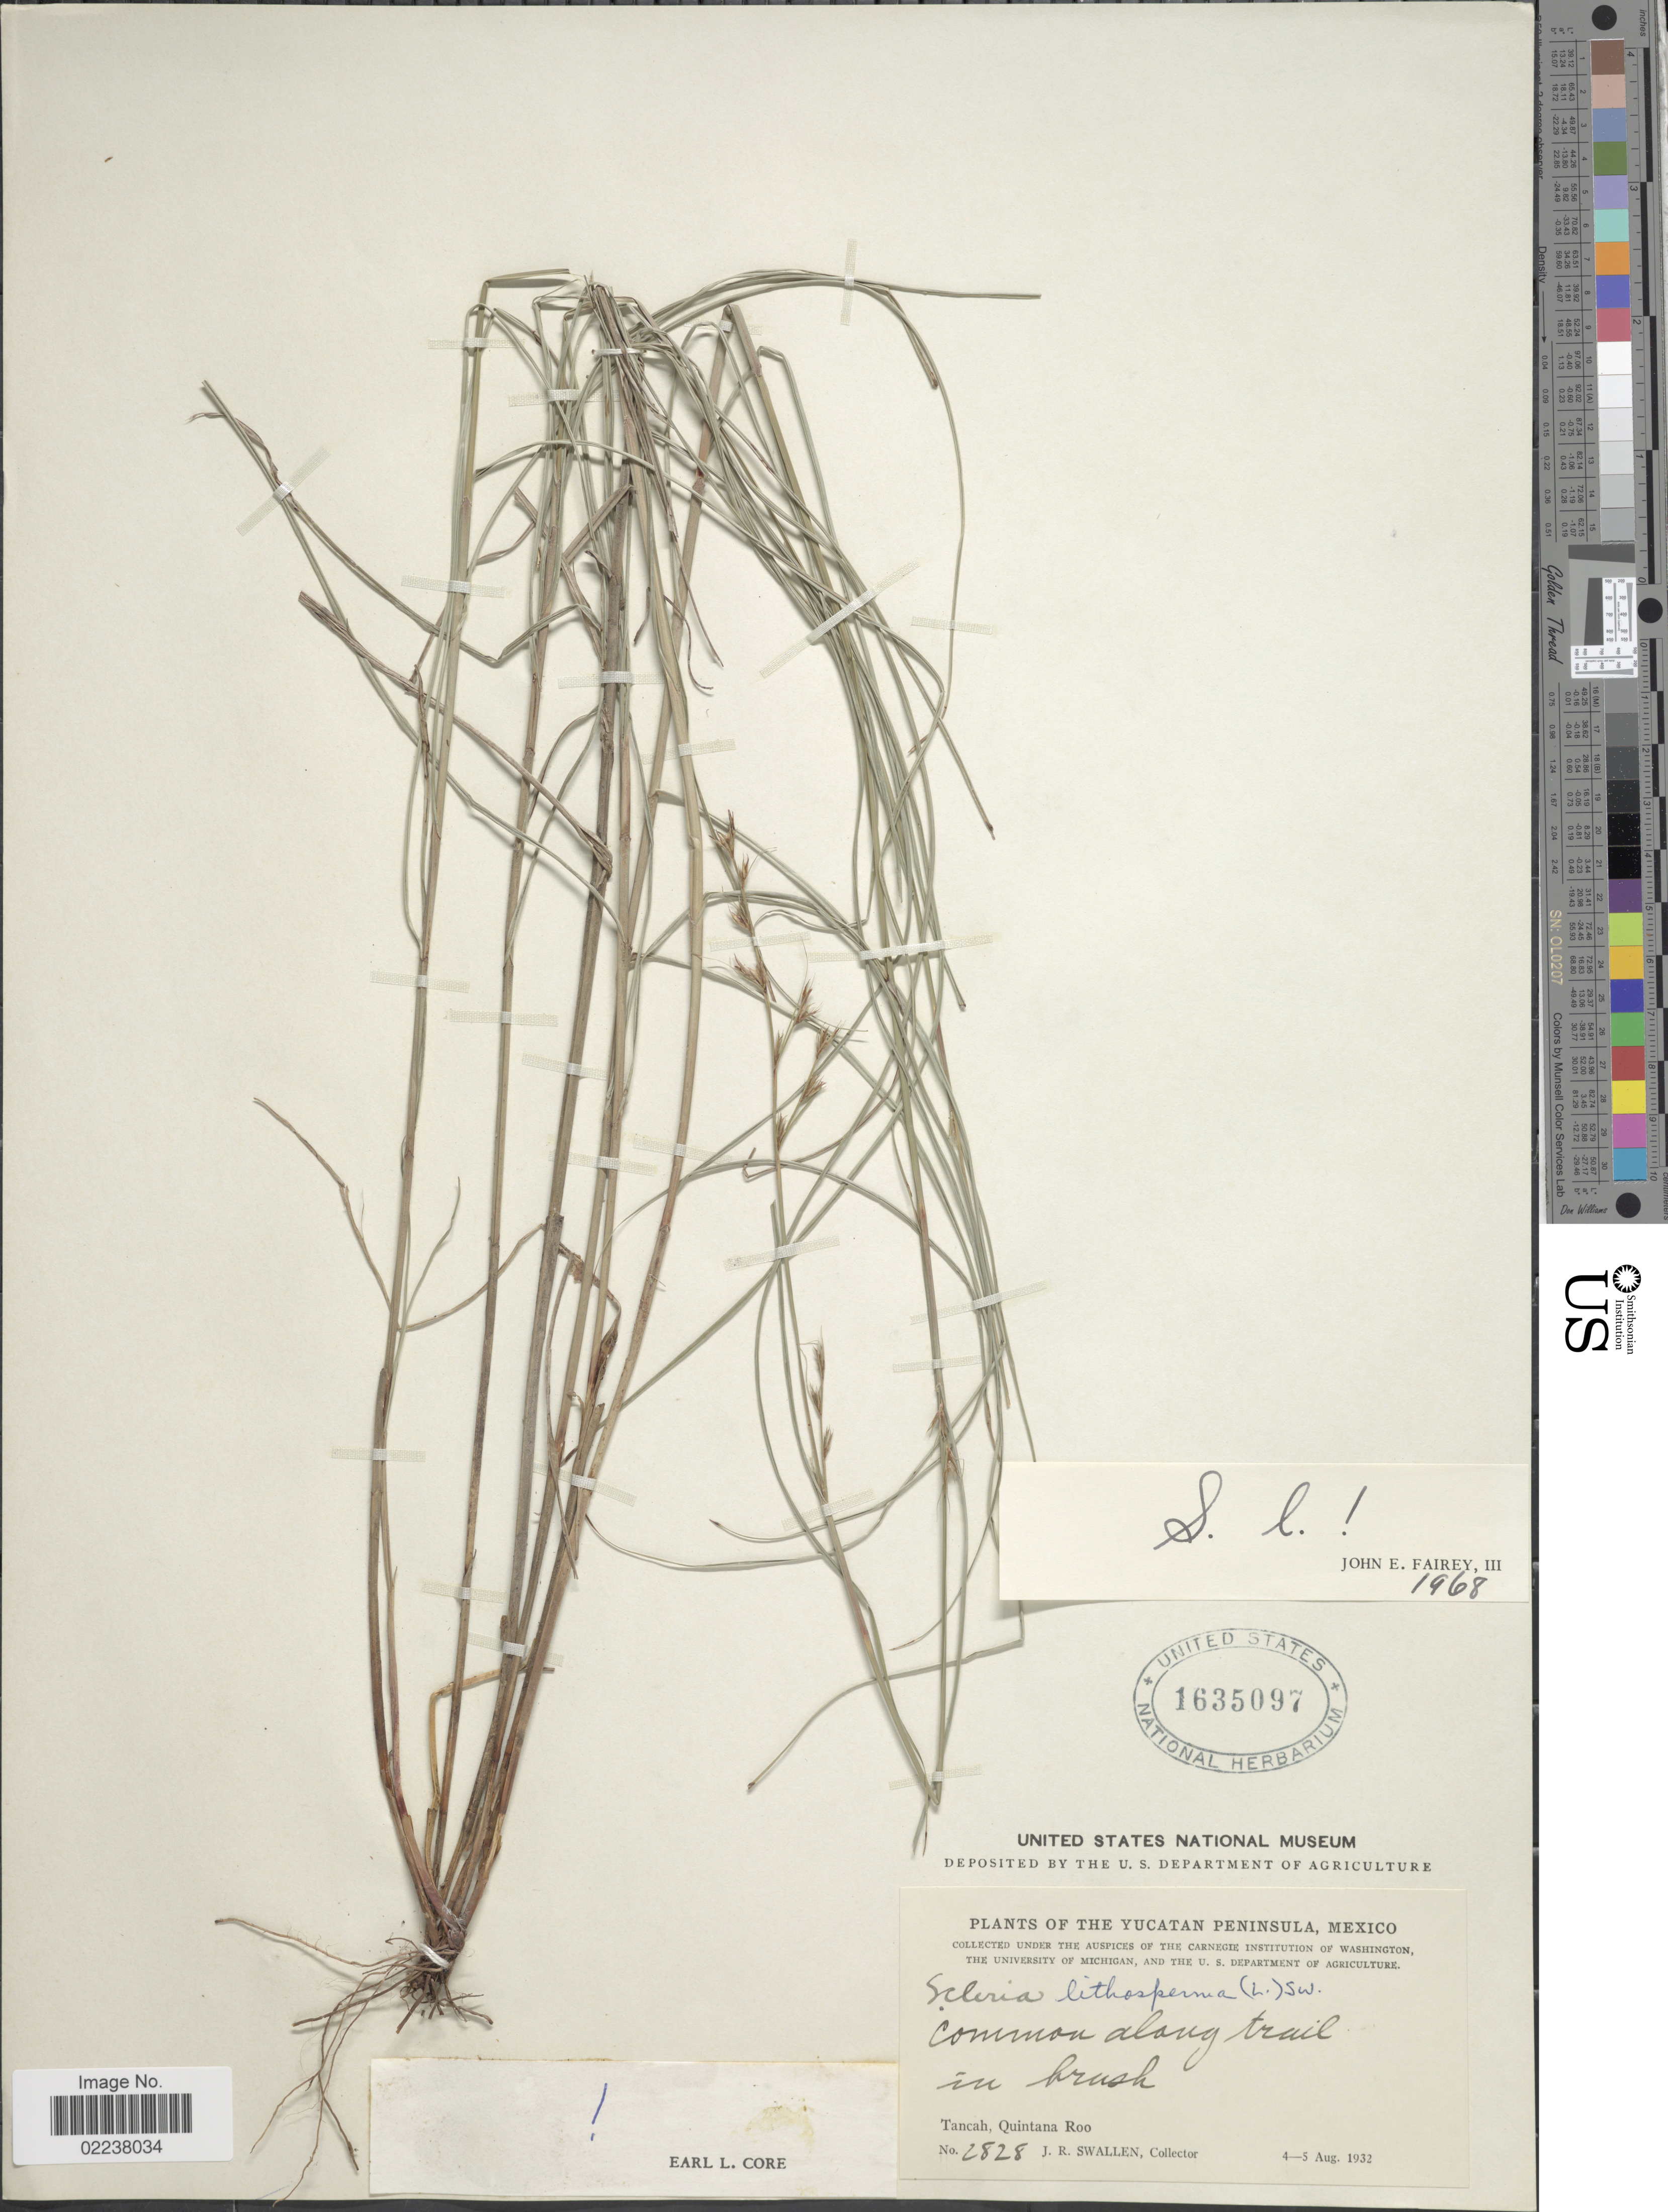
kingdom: Plantae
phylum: Tracheophyta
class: Liliopsida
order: Poales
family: Cyperaceae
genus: Scleria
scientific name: Scleria lithosperma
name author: (L.) Sw.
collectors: J. R. Swallen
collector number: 2828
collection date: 1932-08-04/1932-08-05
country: Mexico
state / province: Yucatán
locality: Tancah, Quintana Roo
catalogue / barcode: US 1635097